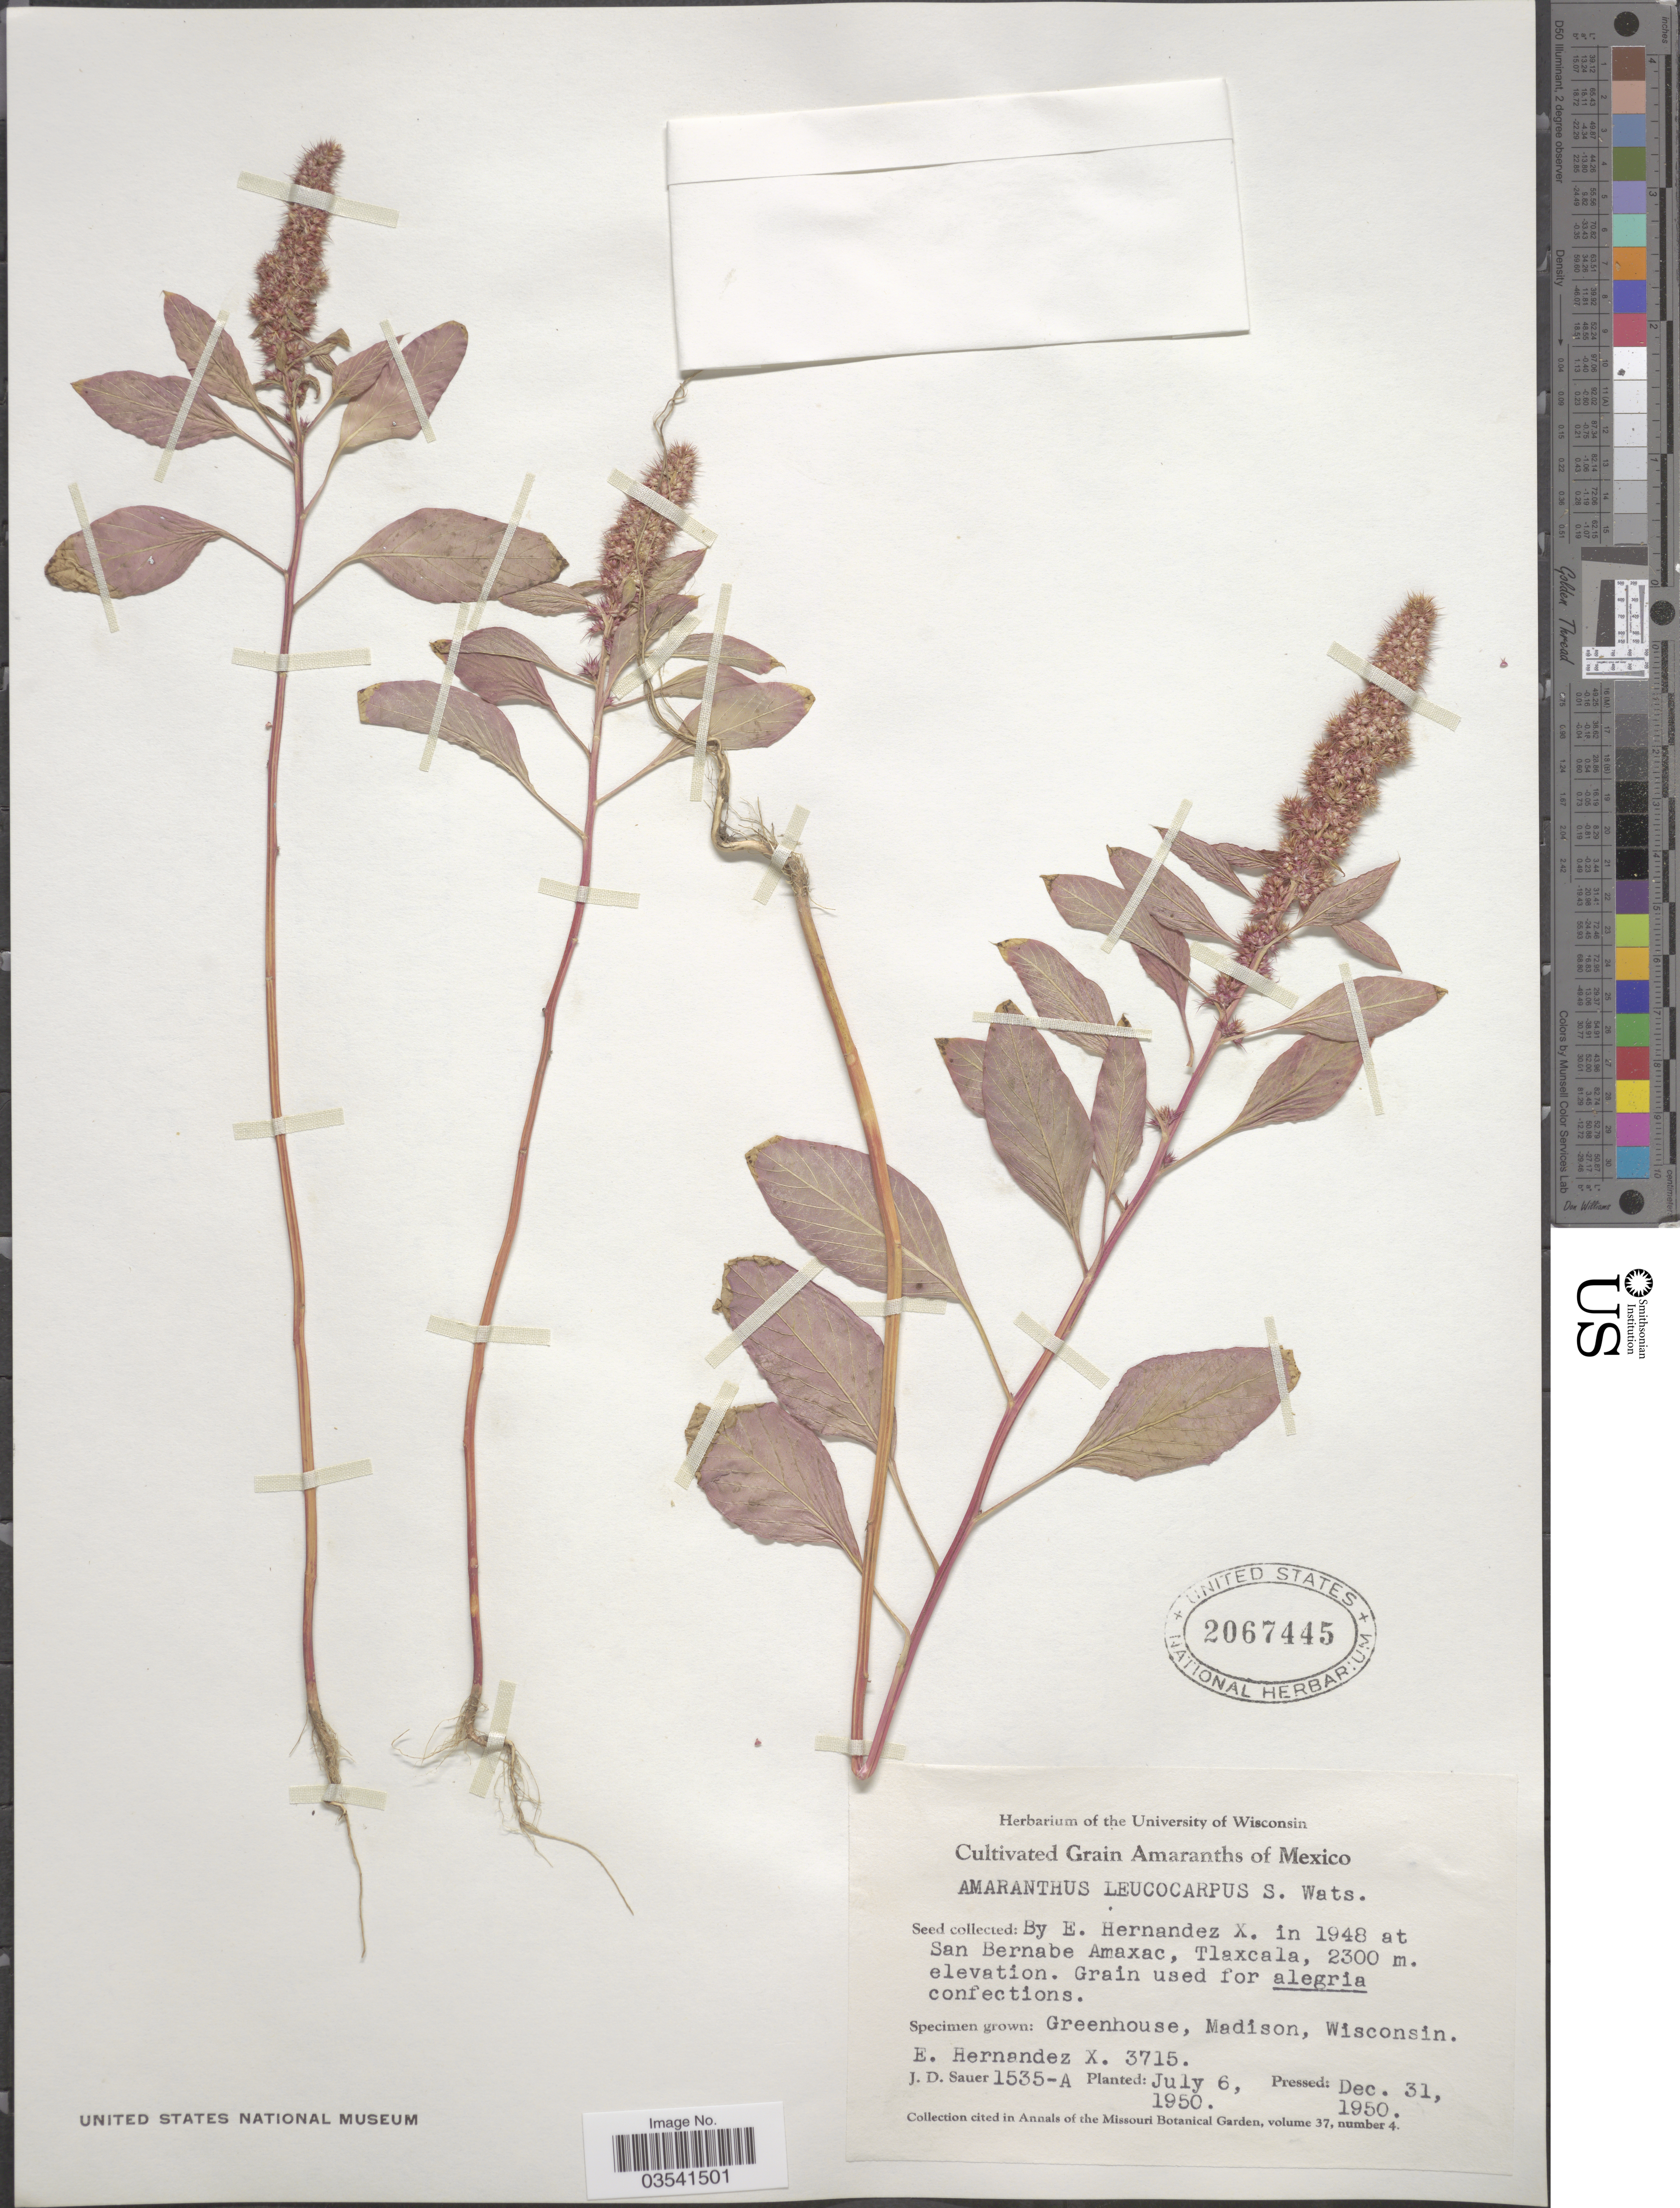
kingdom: Plantae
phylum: Tracheophyta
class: Magnoliopsida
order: Caryophyllales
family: Amaranthaceae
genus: Amaranthus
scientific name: Amaranthus leucocarpus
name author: S. Watson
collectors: E. Hernandez X. & J. D. Sauer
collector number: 3715/1535-A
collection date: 1950-07-06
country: United States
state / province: Wisconsin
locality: Greenhouse, Madison.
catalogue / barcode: US 2067445